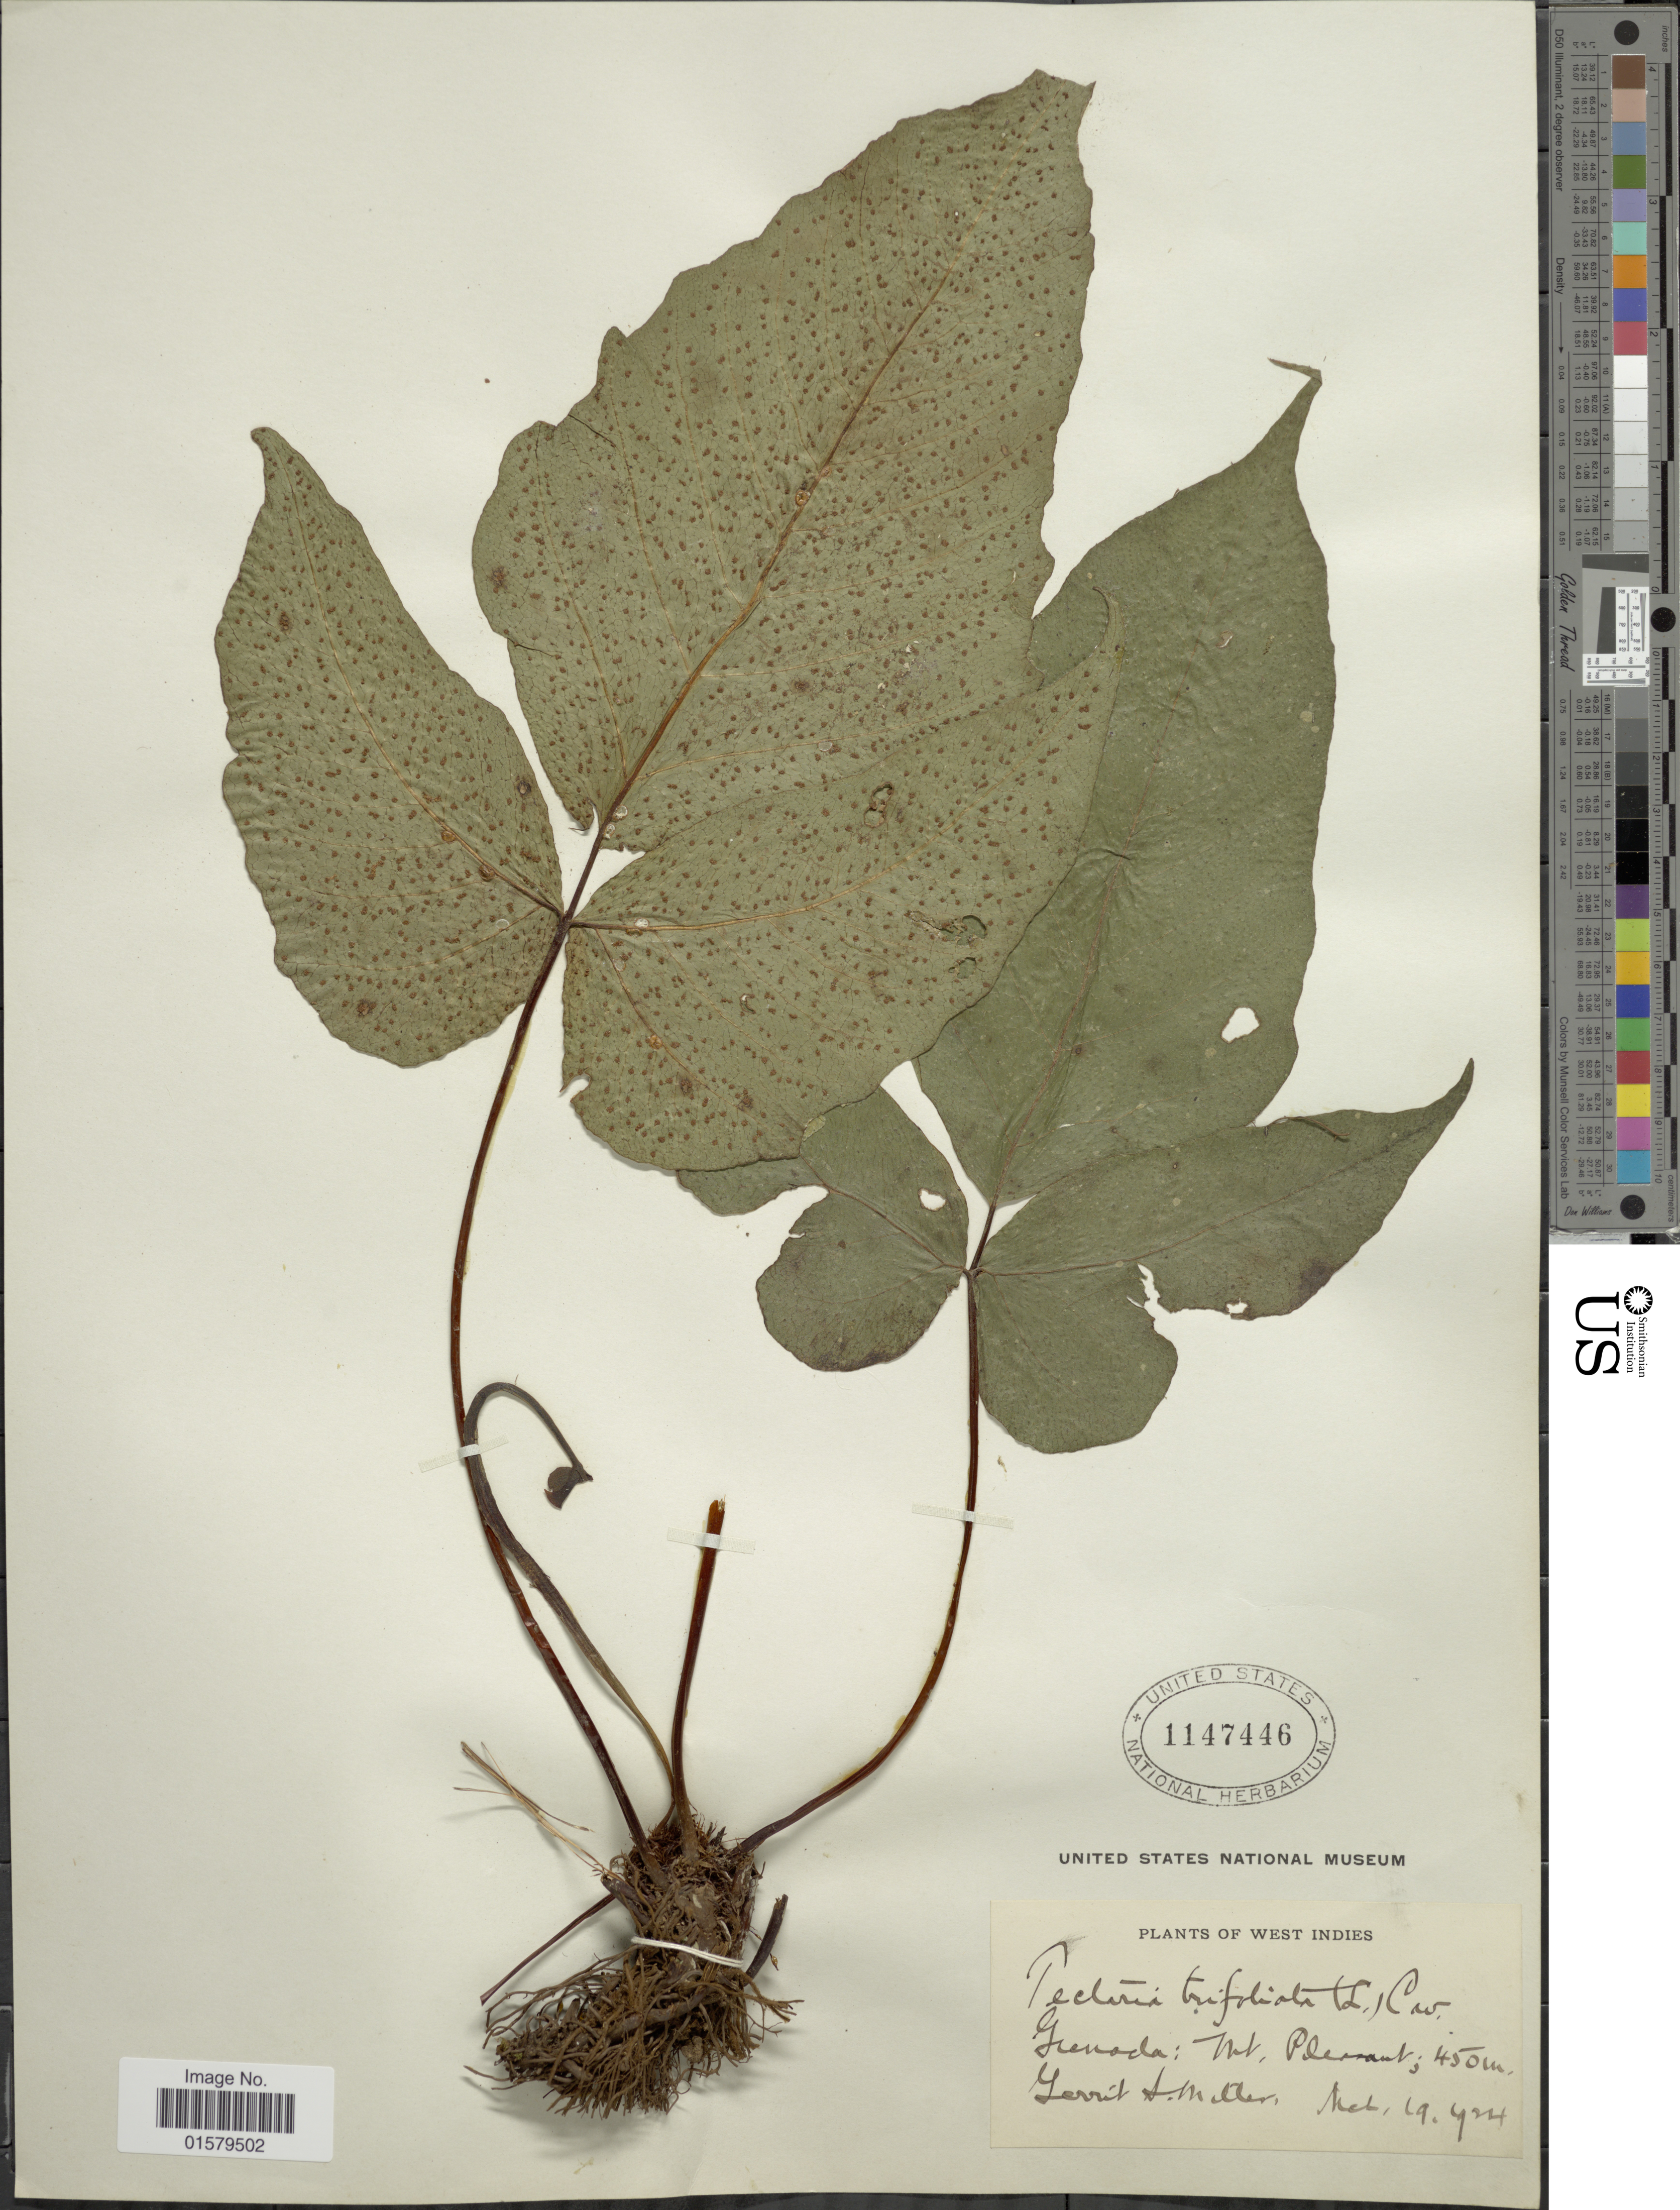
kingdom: Plantae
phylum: Tracheophyta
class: Polypodiopsida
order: Polypodiales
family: Tectariaceae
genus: Tectaria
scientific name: Tectaria trifoliata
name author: (L.) Cav.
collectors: G. S. Miller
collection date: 1924-03-19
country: Grenada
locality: Mt. Pleasent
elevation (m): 450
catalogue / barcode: US 1147446